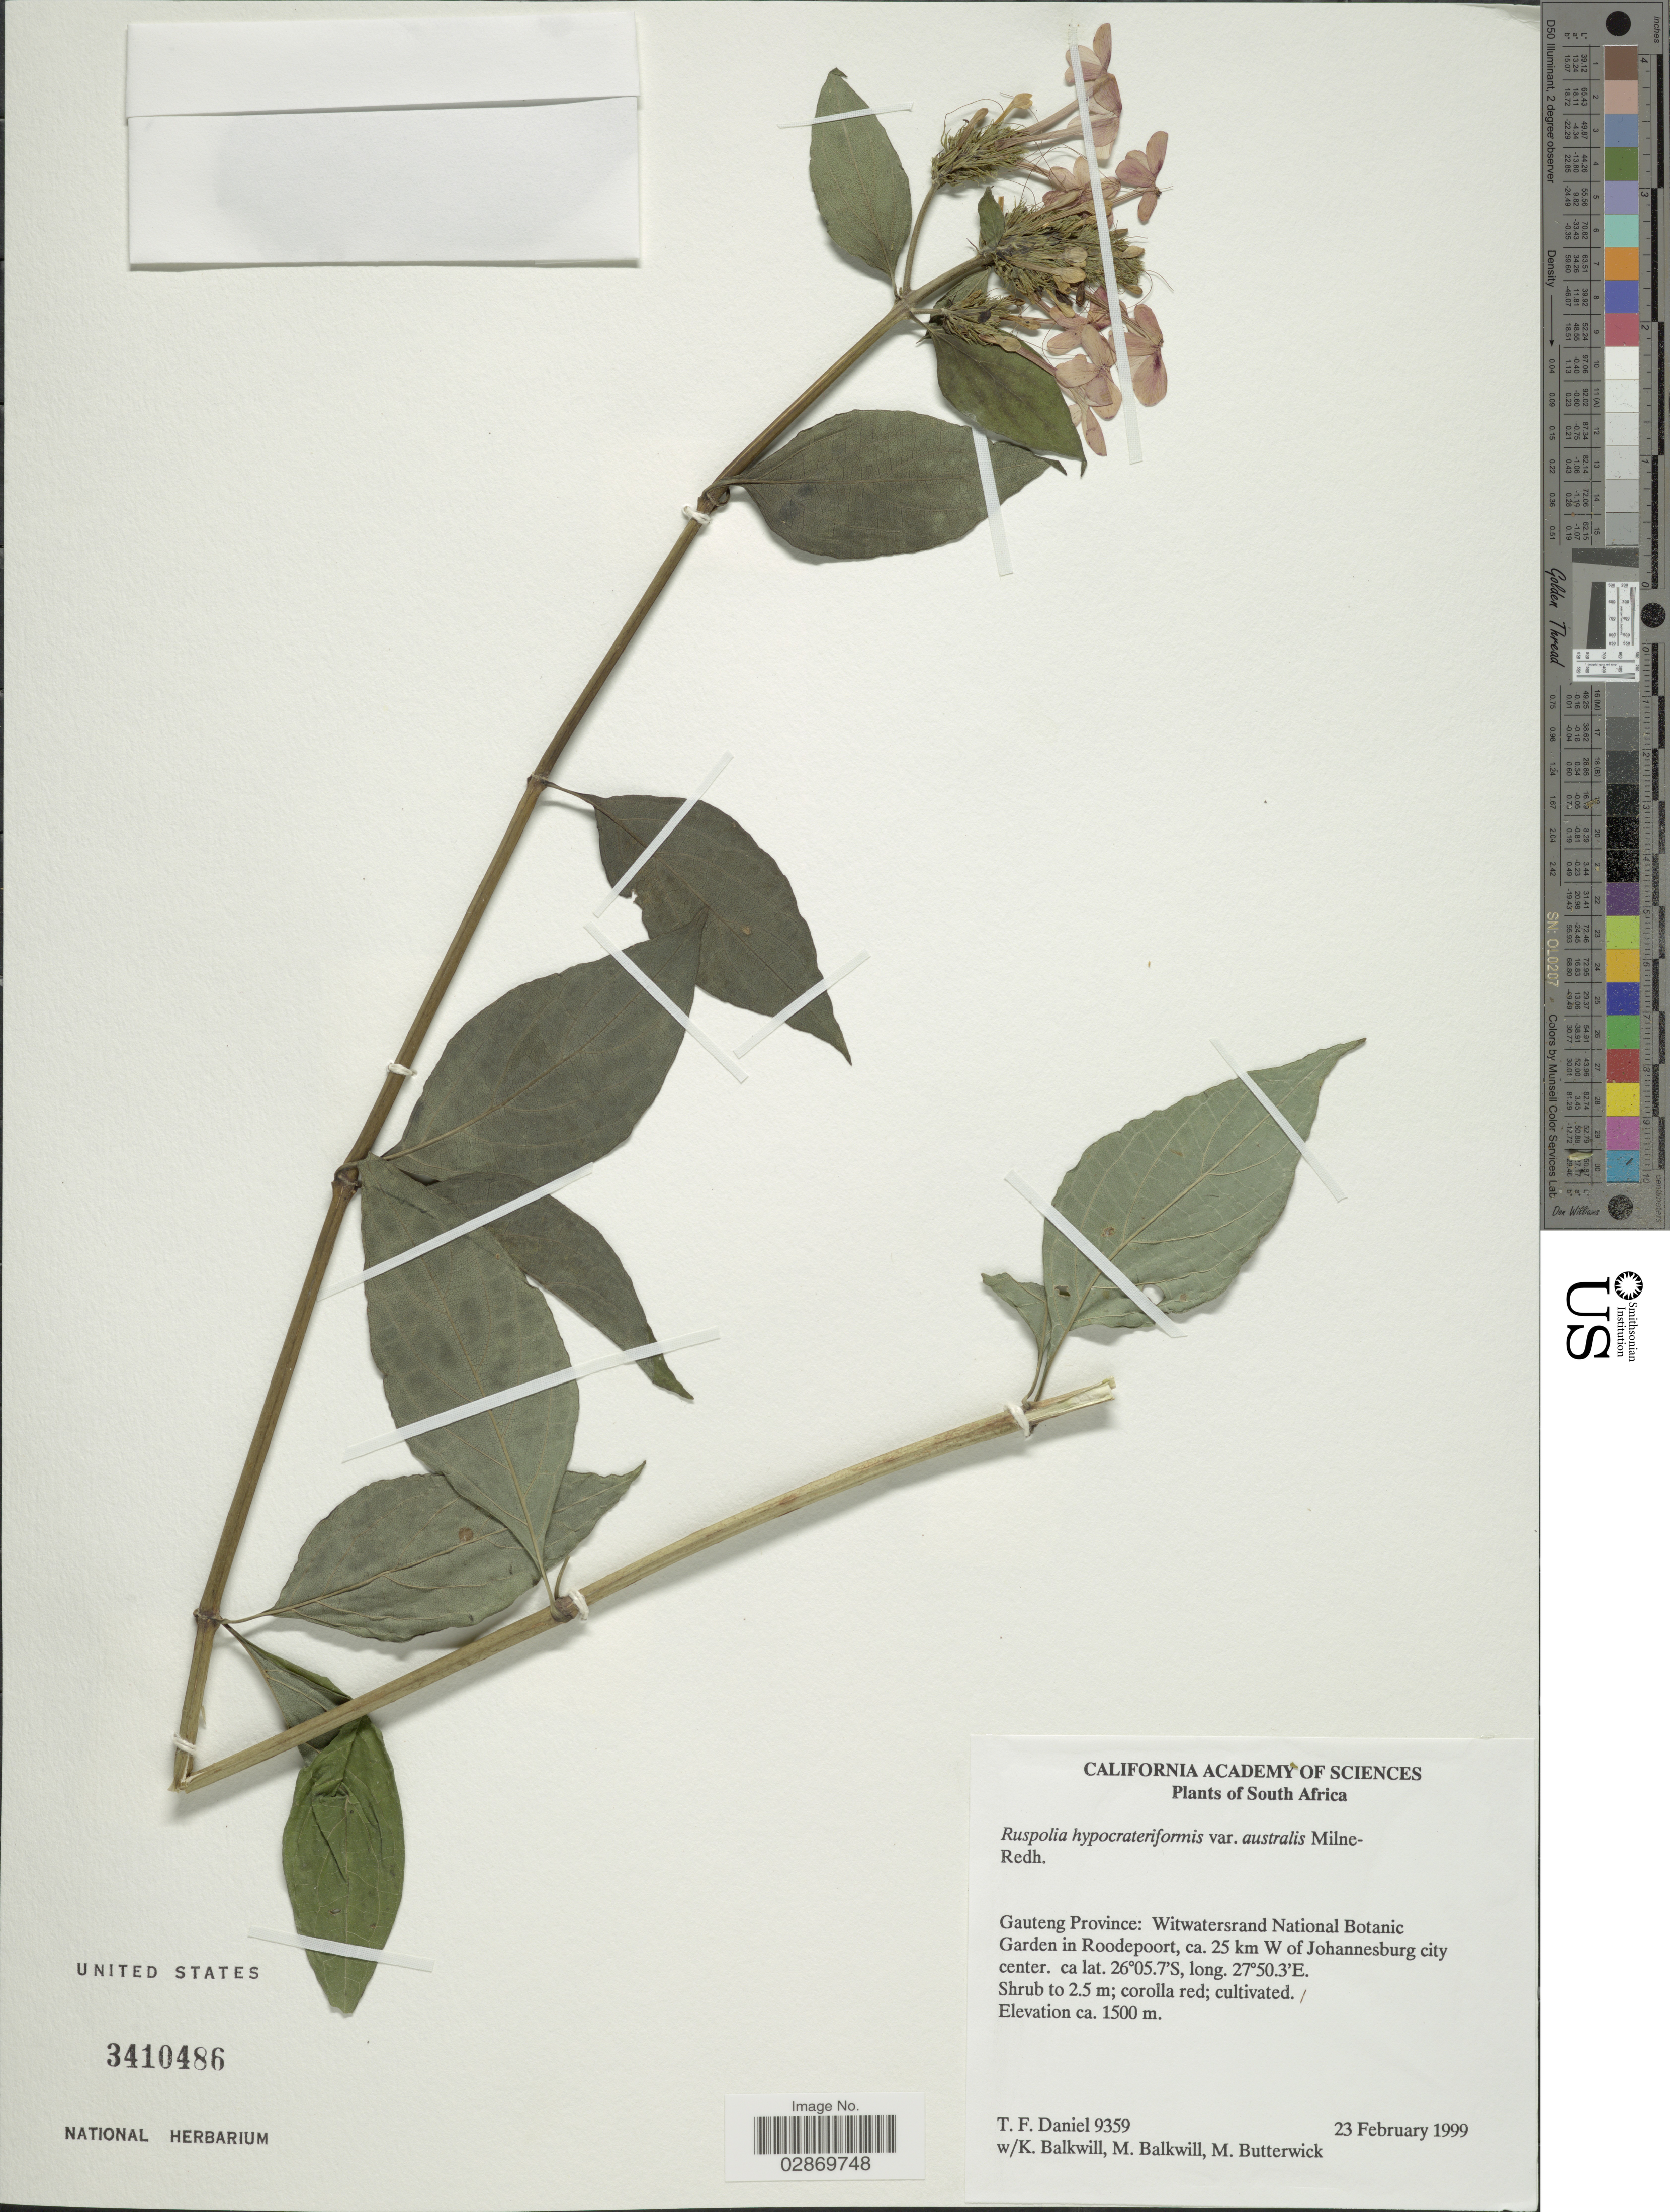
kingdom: Plantae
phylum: Tracheophyta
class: Magnoliopsida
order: Lamiales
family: Acanthaceae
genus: Ruspolia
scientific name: Ruspolia hypocrateriformis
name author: Milne-Redh.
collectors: T. F. Daniel, K. Balkwill, M. Balkwill & M. Butterwick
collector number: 9359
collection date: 1999-02-23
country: South Africa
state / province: Gauteng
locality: Witwatersand National Botanic Garden in Roodepoort, ca. 25 km W of Johannesburg city center.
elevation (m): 1500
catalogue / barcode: US 3410486